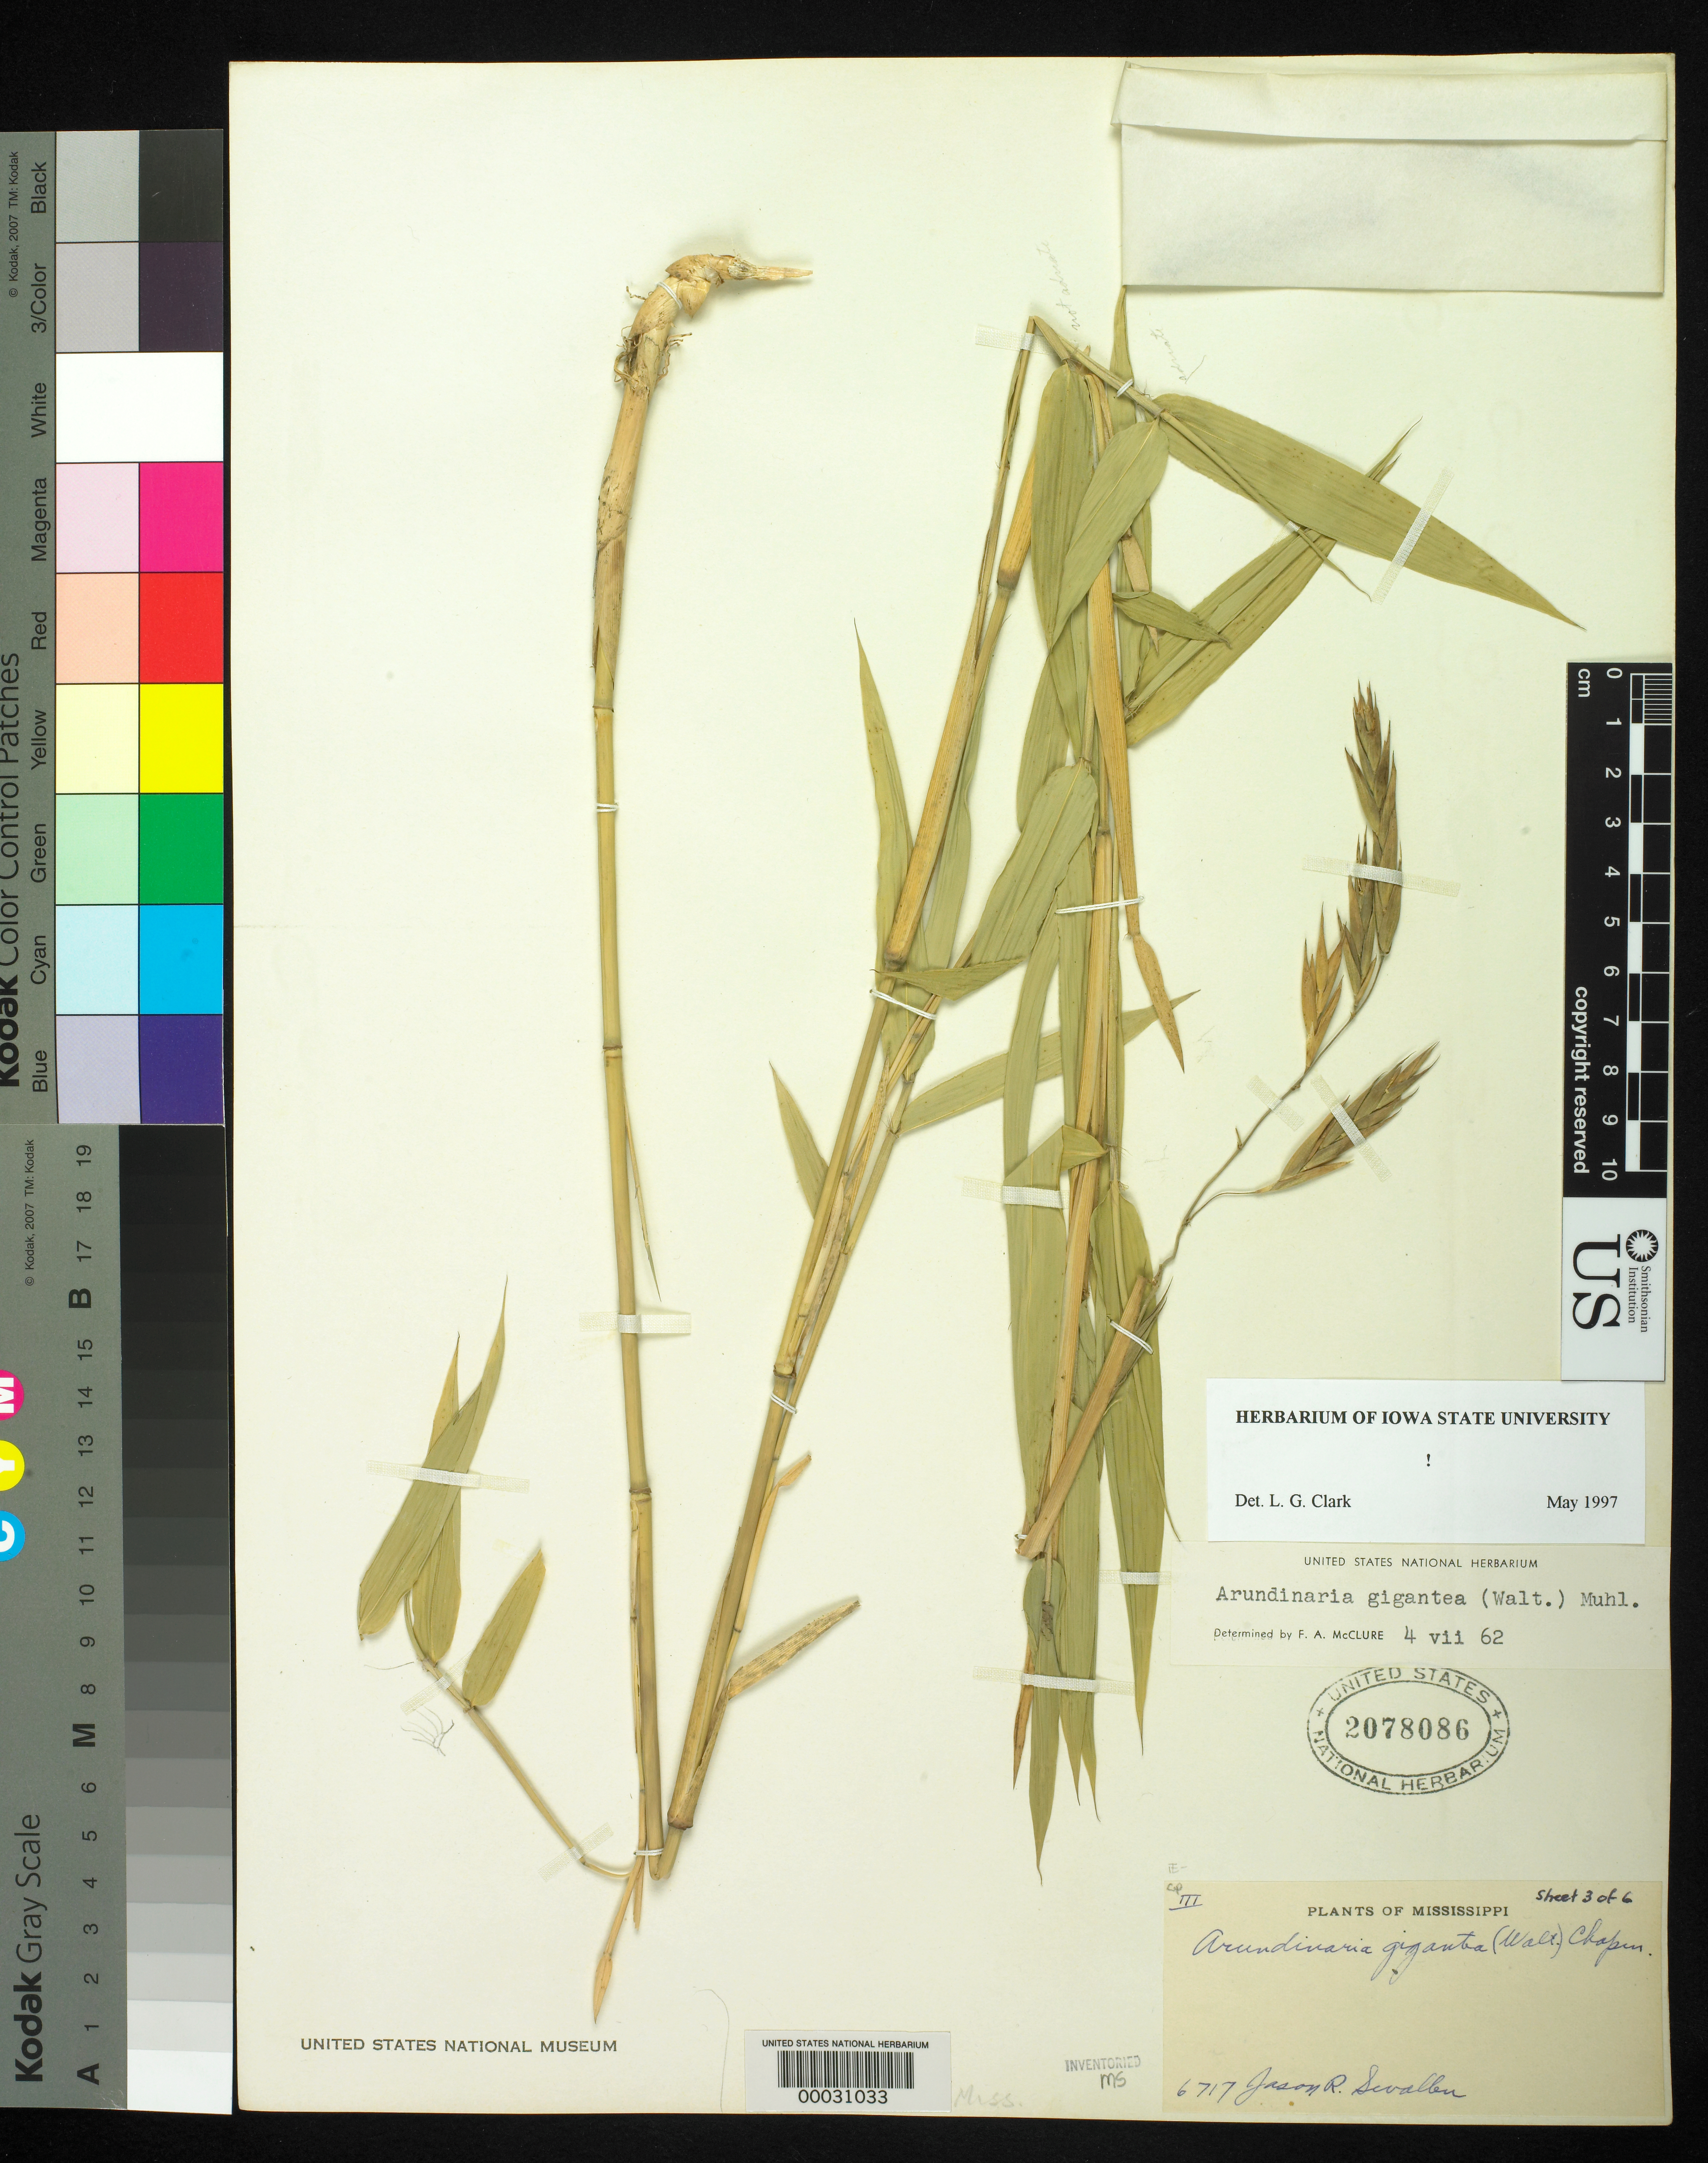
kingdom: Plantae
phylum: Tracheophyta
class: Liliopsida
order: Poales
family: Poaceae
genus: Arundinaria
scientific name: Arundinaria gigantea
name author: (Walter) Muhl.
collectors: J. R. Swallen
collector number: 6717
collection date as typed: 23 May 1941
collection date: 1941-05-23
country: United States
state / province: Mississippi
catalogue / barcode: US 2078086